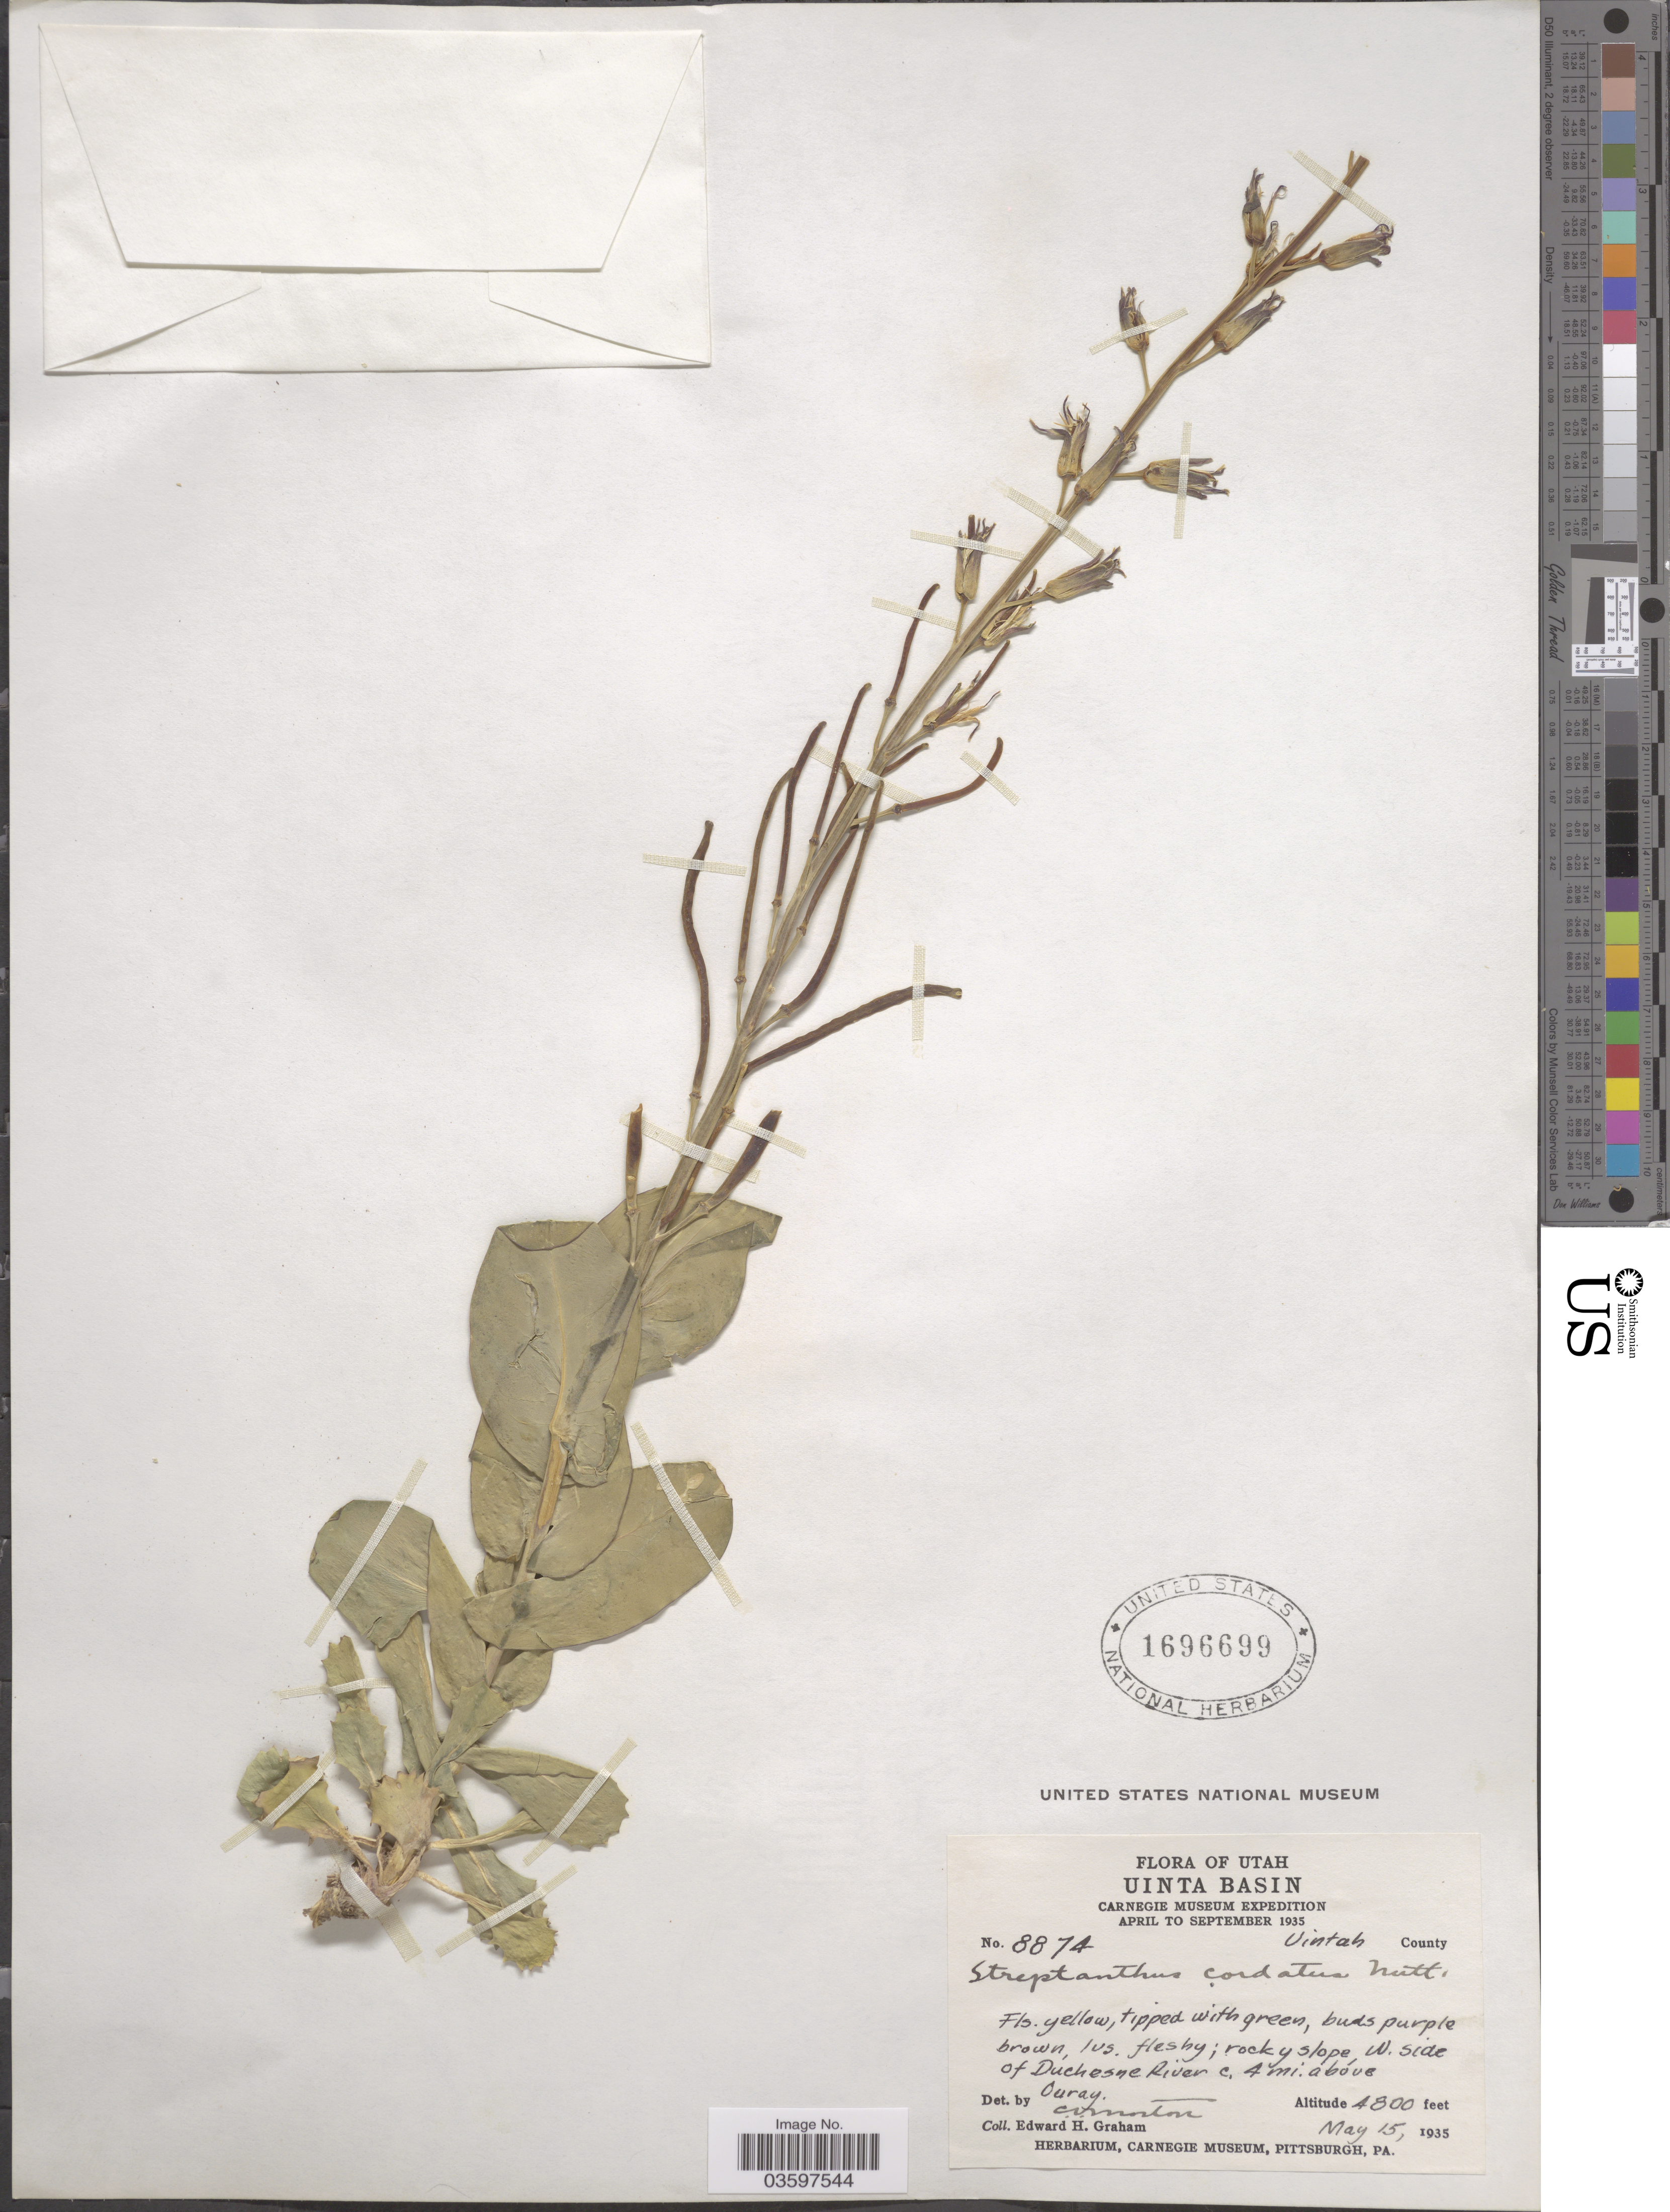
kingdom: Plantae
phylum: Tracheophyta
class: Magnoliopsida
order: Brassicales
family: Brassicaceae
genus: Streptanthus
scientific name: Streptanthus cordatus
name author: Nutt. ex Torr. & A. Gray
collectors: E. H. Graham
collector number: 8874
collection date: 1935-05-15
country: United States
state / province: Utah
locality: Uinta Basin. Uintah County. W. side of Duchesne River c. 4 mi. above Ouray.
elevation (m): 1463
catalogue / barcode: US 1696699